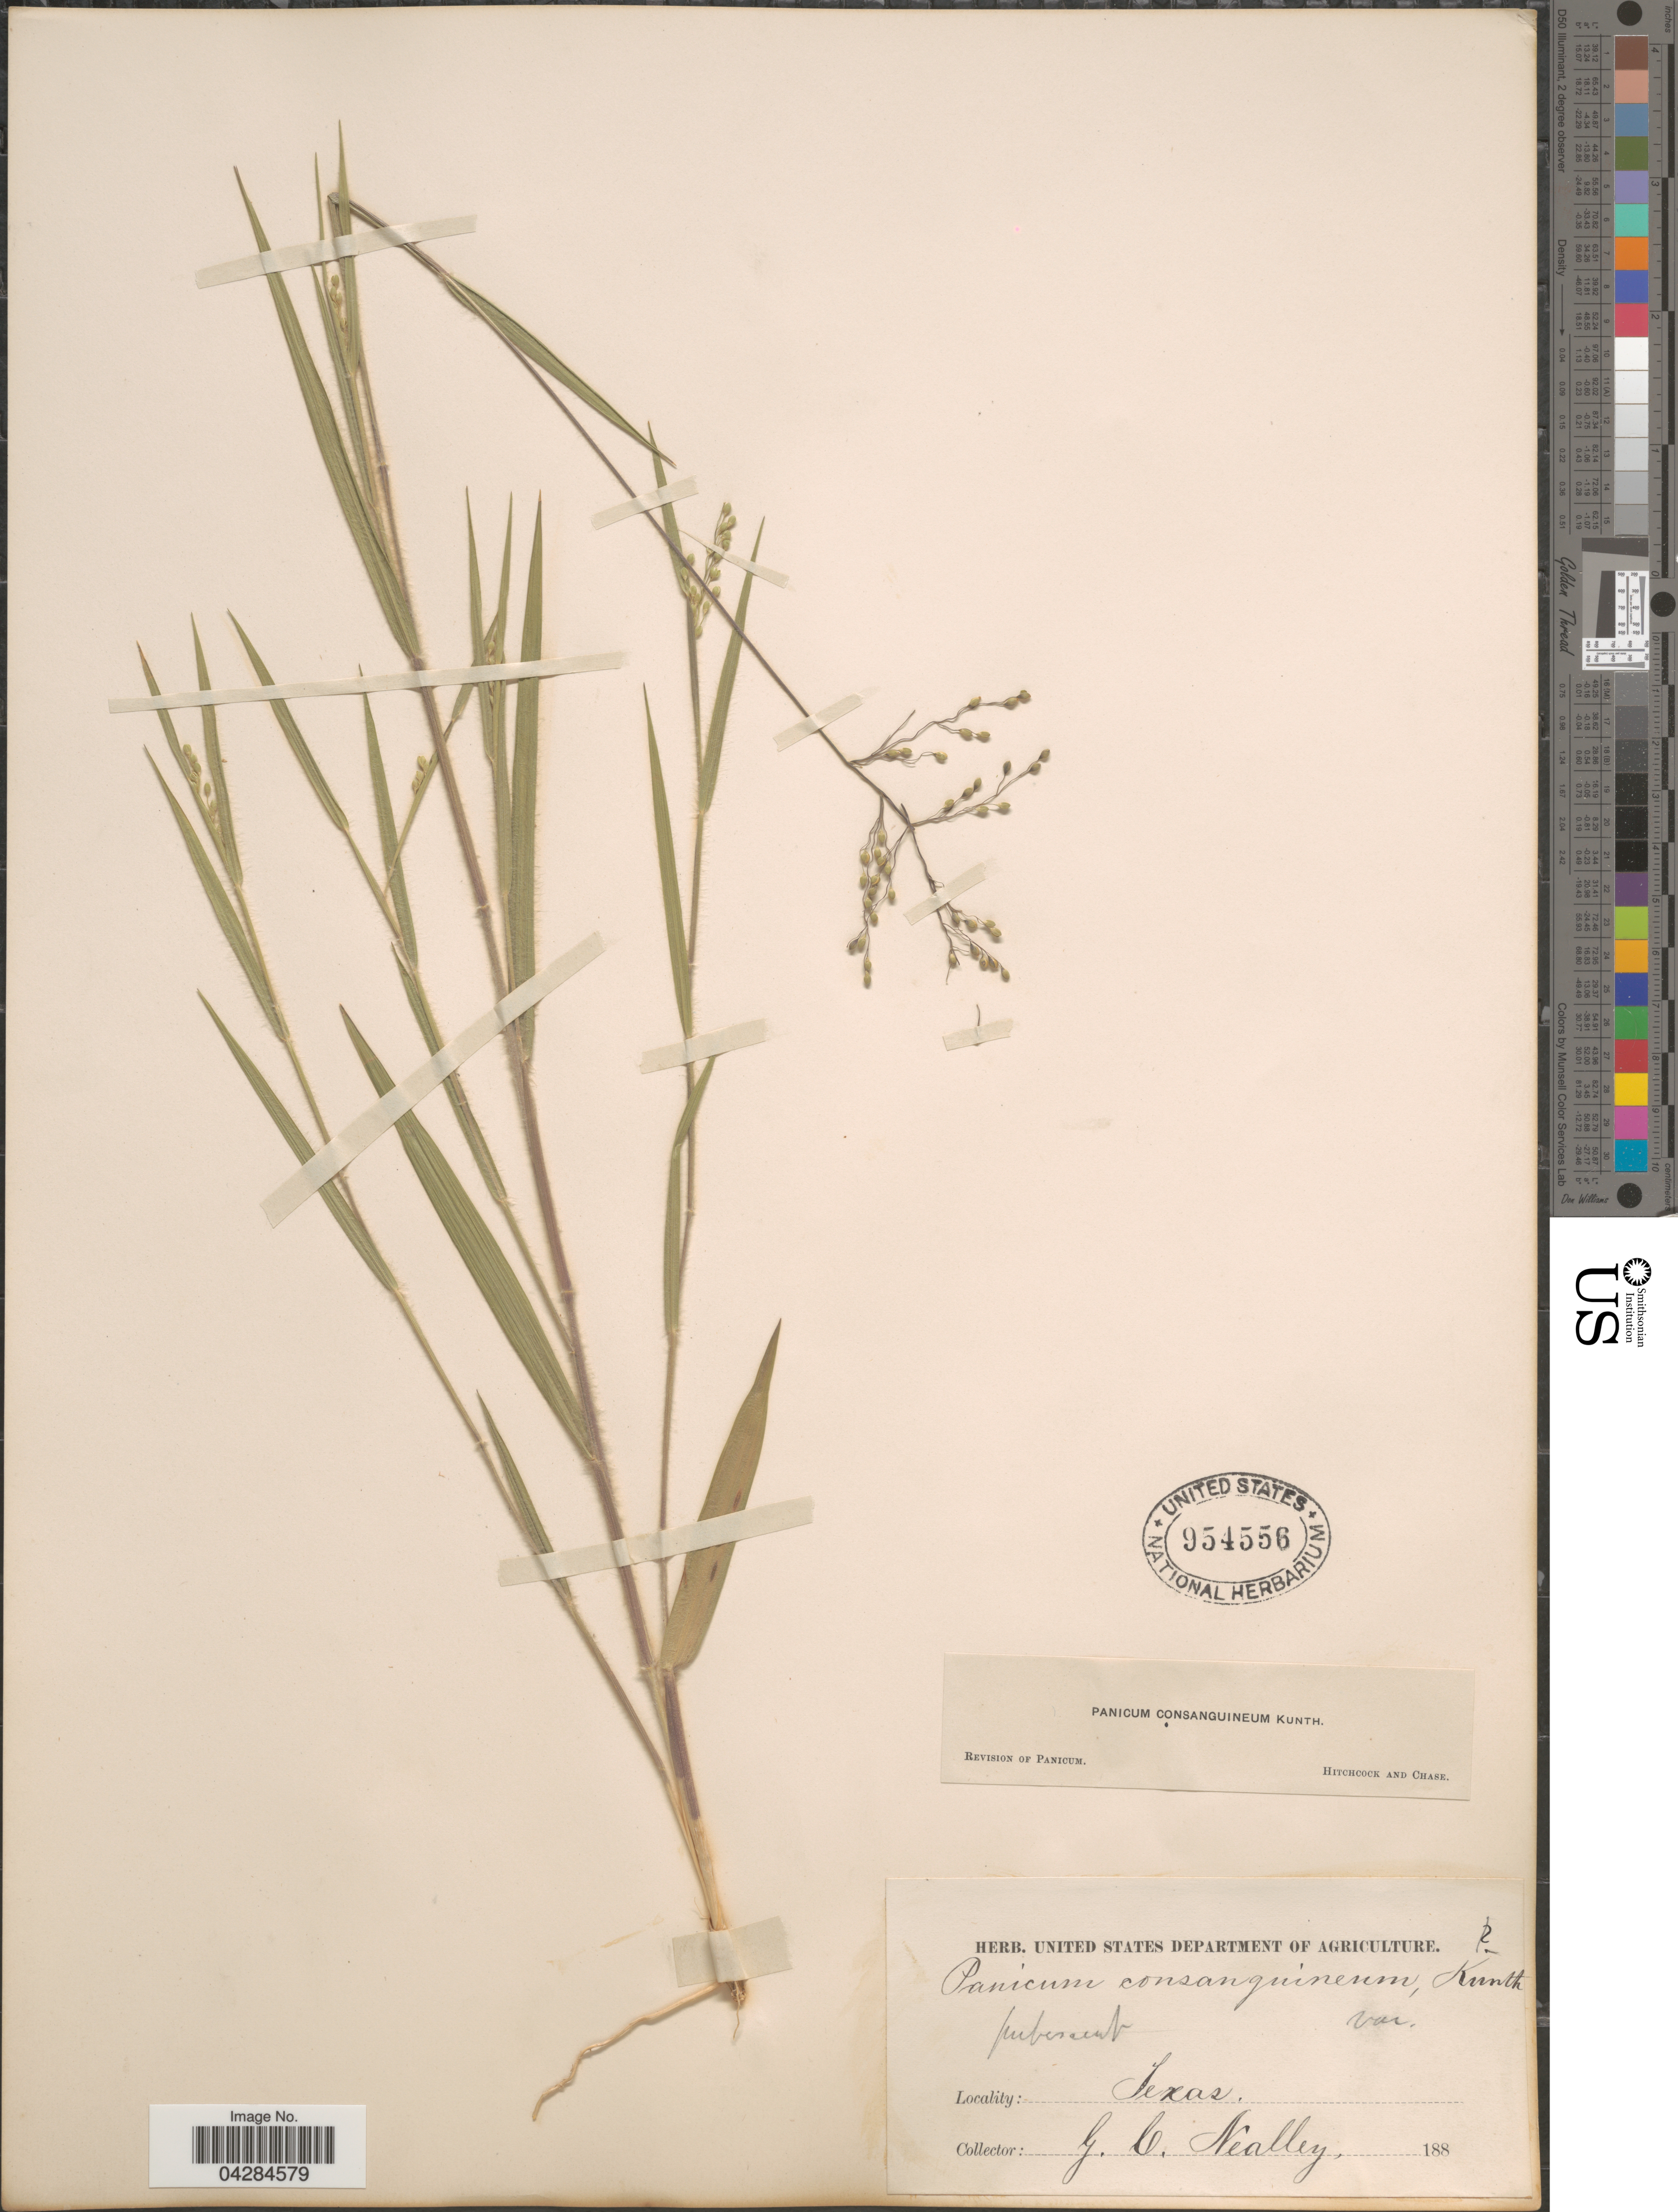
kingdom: Plantae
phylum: Tracheophyta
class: Liliopsida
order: Poales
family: Poaceae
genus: Dichanthelium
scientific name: Dichanthelium ovale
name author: (Elliott) Gould & C.A. Clark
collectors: G. Neally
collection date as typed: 188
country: United States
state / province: Texas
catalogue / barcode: US 954556